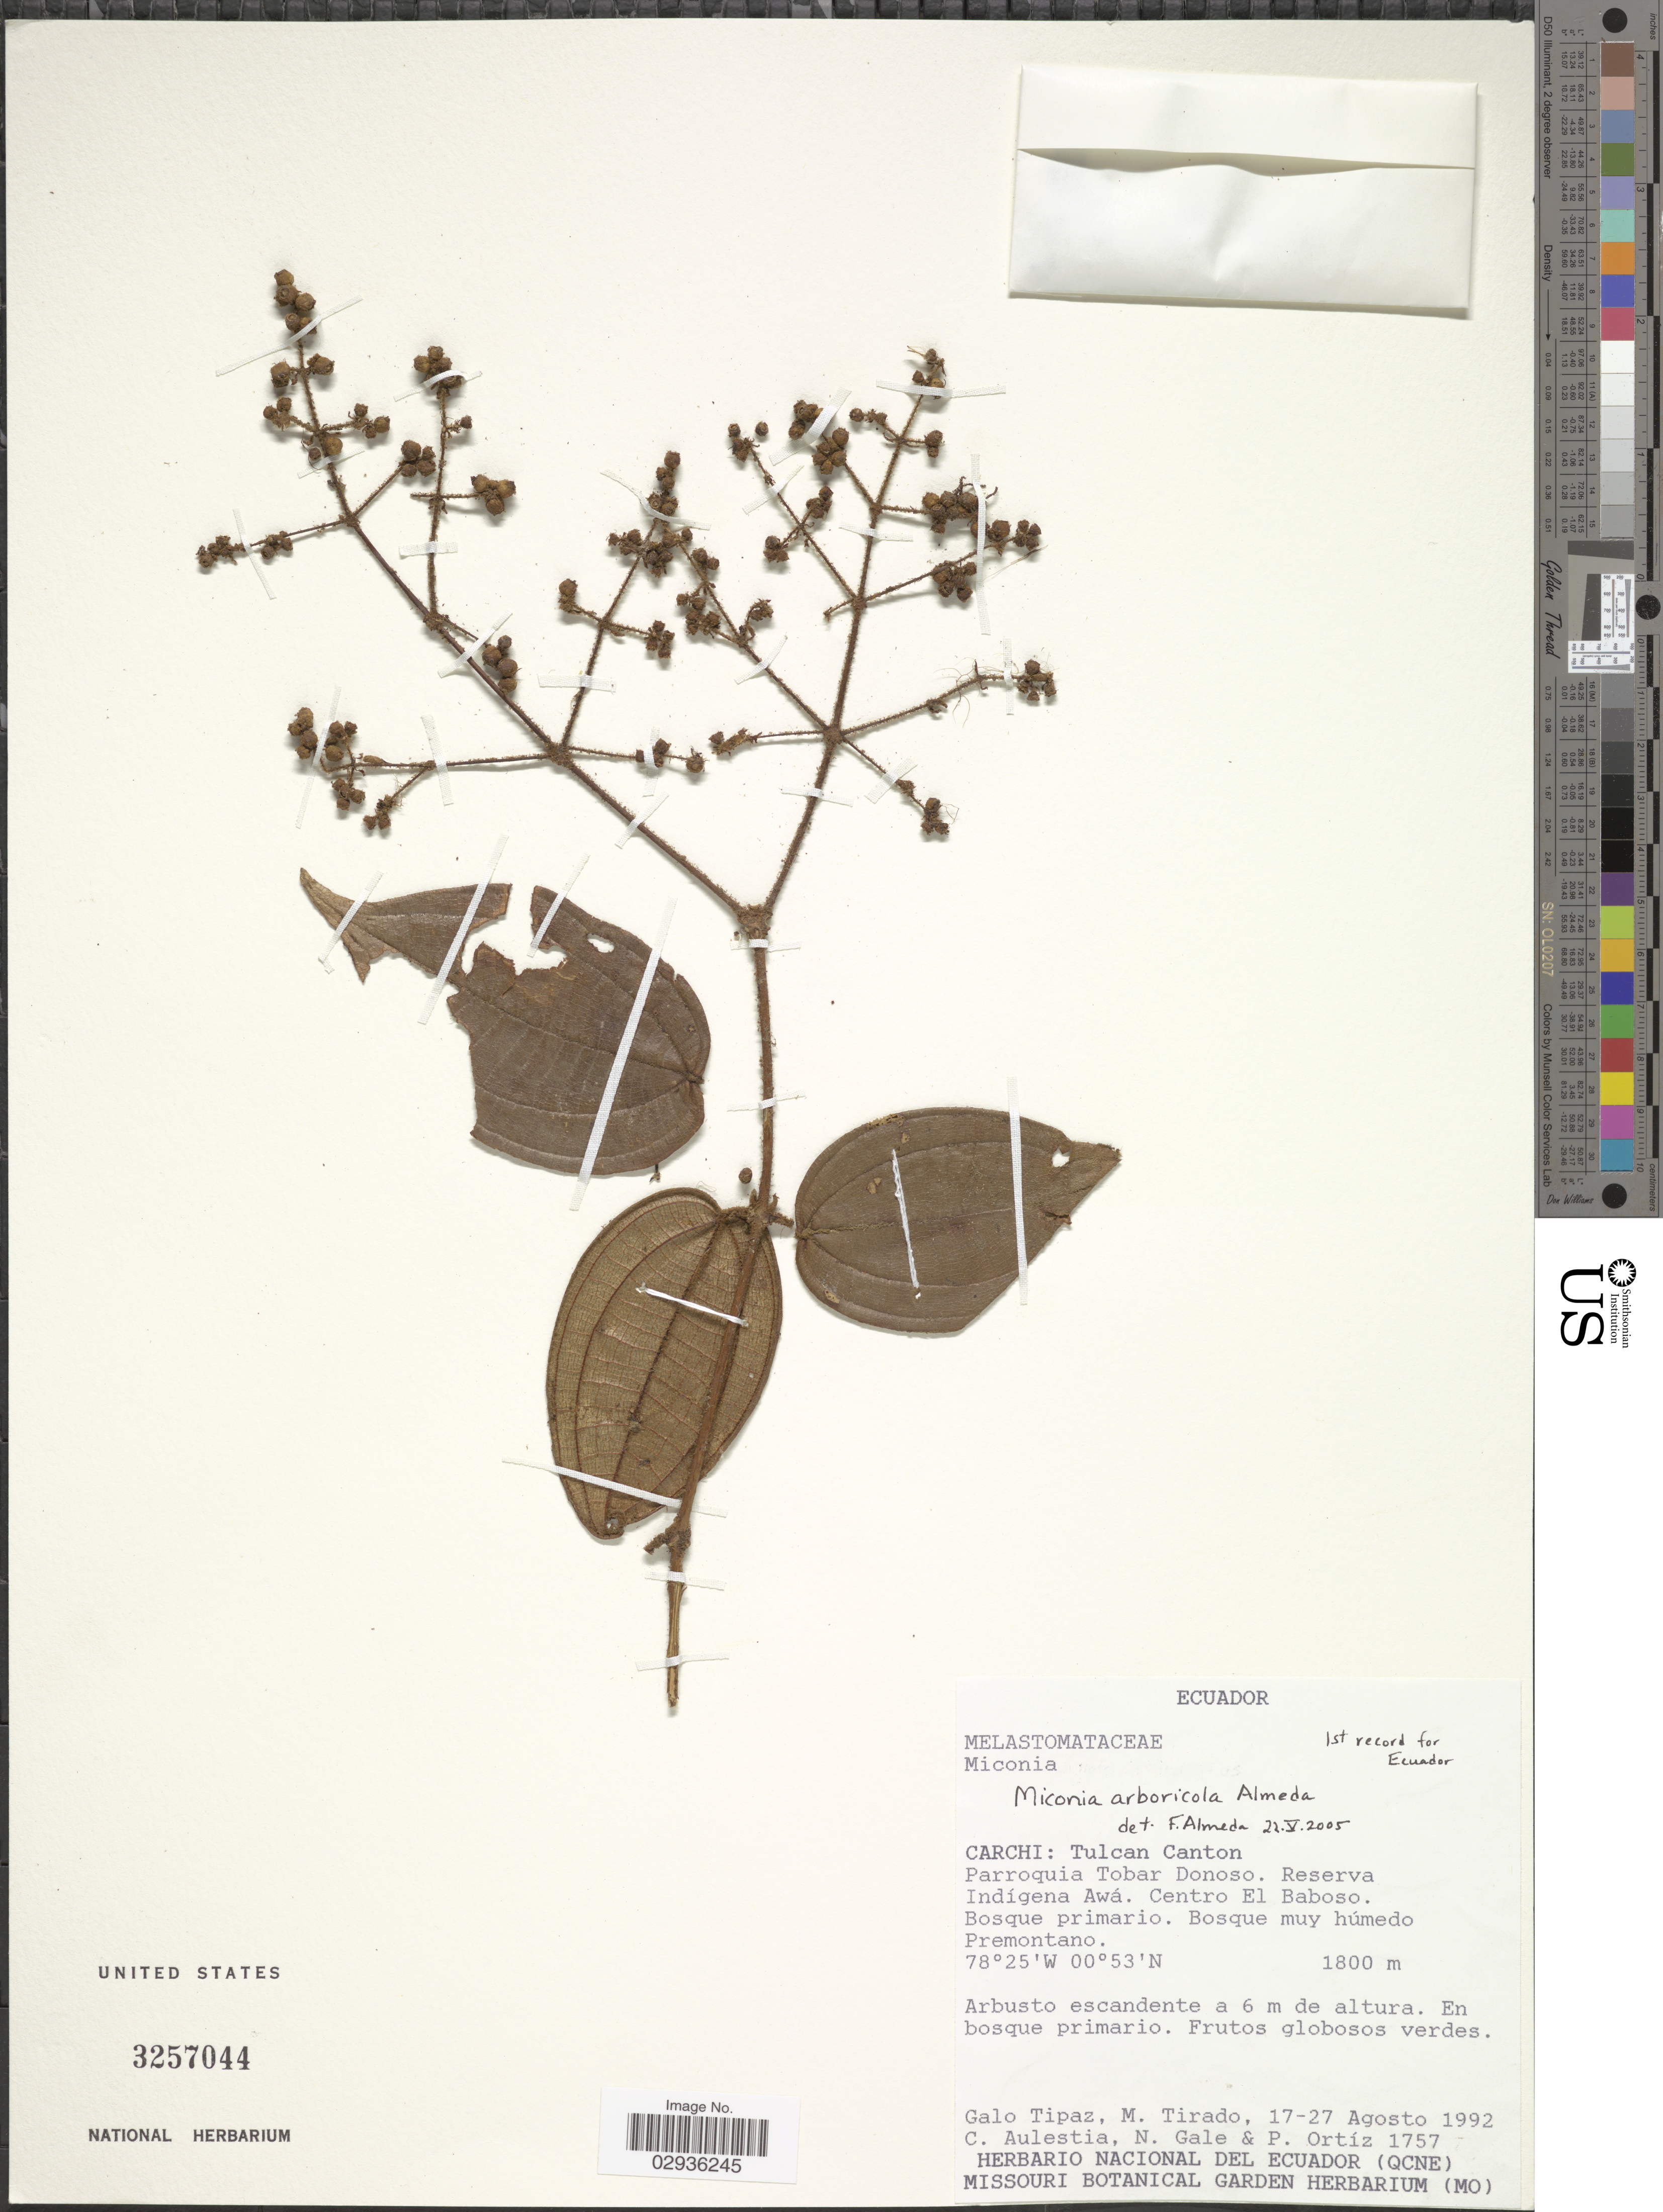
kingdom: Plantae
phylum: Tracheophyta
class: Magnoliopsida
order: Myrtales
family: Melastomataceae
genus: Miconia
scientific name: Miconia arboricola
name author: Almeda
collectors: G. Tipaz, M. Tirado, C. Aulestia, N. Gale & P. Ortíz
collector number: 1957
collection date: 1992-08-17/1992-08-27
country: Ecuador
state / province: Carchi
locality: Tulcan Canton. Parroquia Tobar Donoso. Reserve Indígena Awá. Centro El Baboso.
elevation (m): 1800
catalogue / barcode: US 3257044